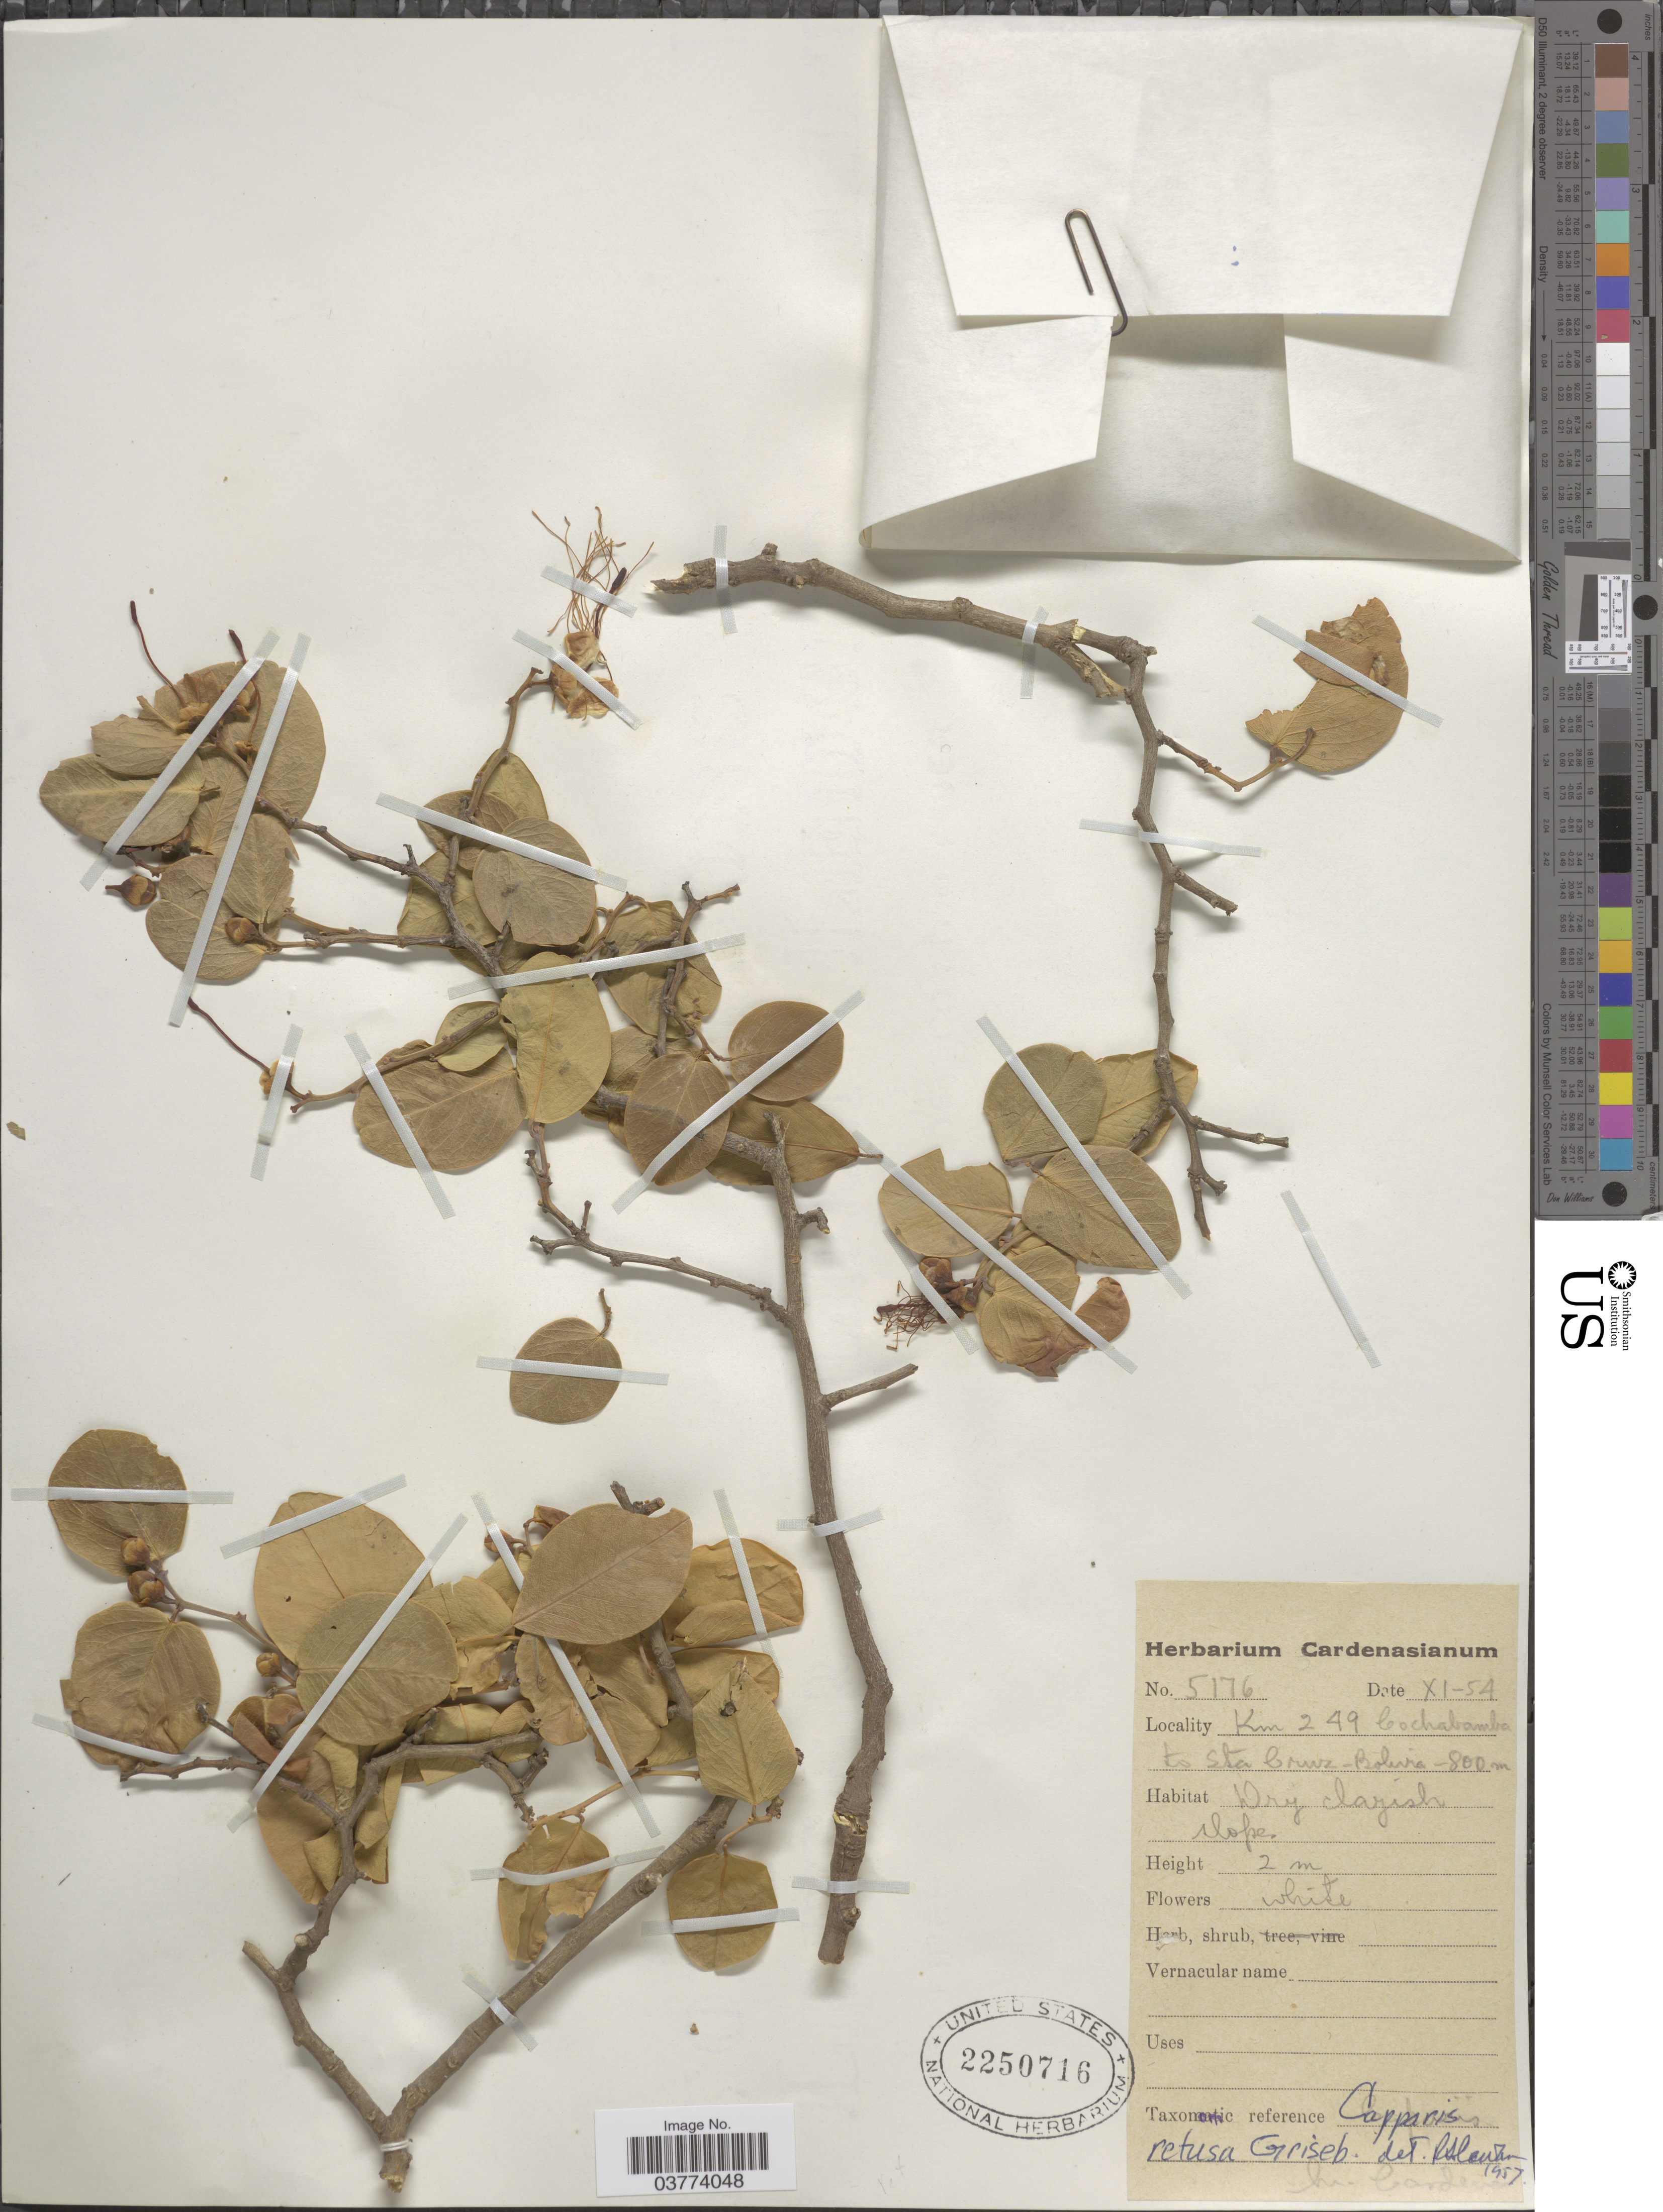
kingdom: Plantae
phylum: Tracheophyta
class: Magnoliopsida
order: Brassicales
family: Capparaceae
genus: Cynophalla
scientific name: Cynophalla retusa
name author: (Griseb.) Cornejo & Iltis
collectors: M. Cárdenas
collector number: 5176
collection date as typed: Transcribed d/m/y: /11/54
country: Bolivia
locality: Km 249 Cochabamba to Sta Cruz.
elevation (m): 800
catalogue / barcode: US 2250716